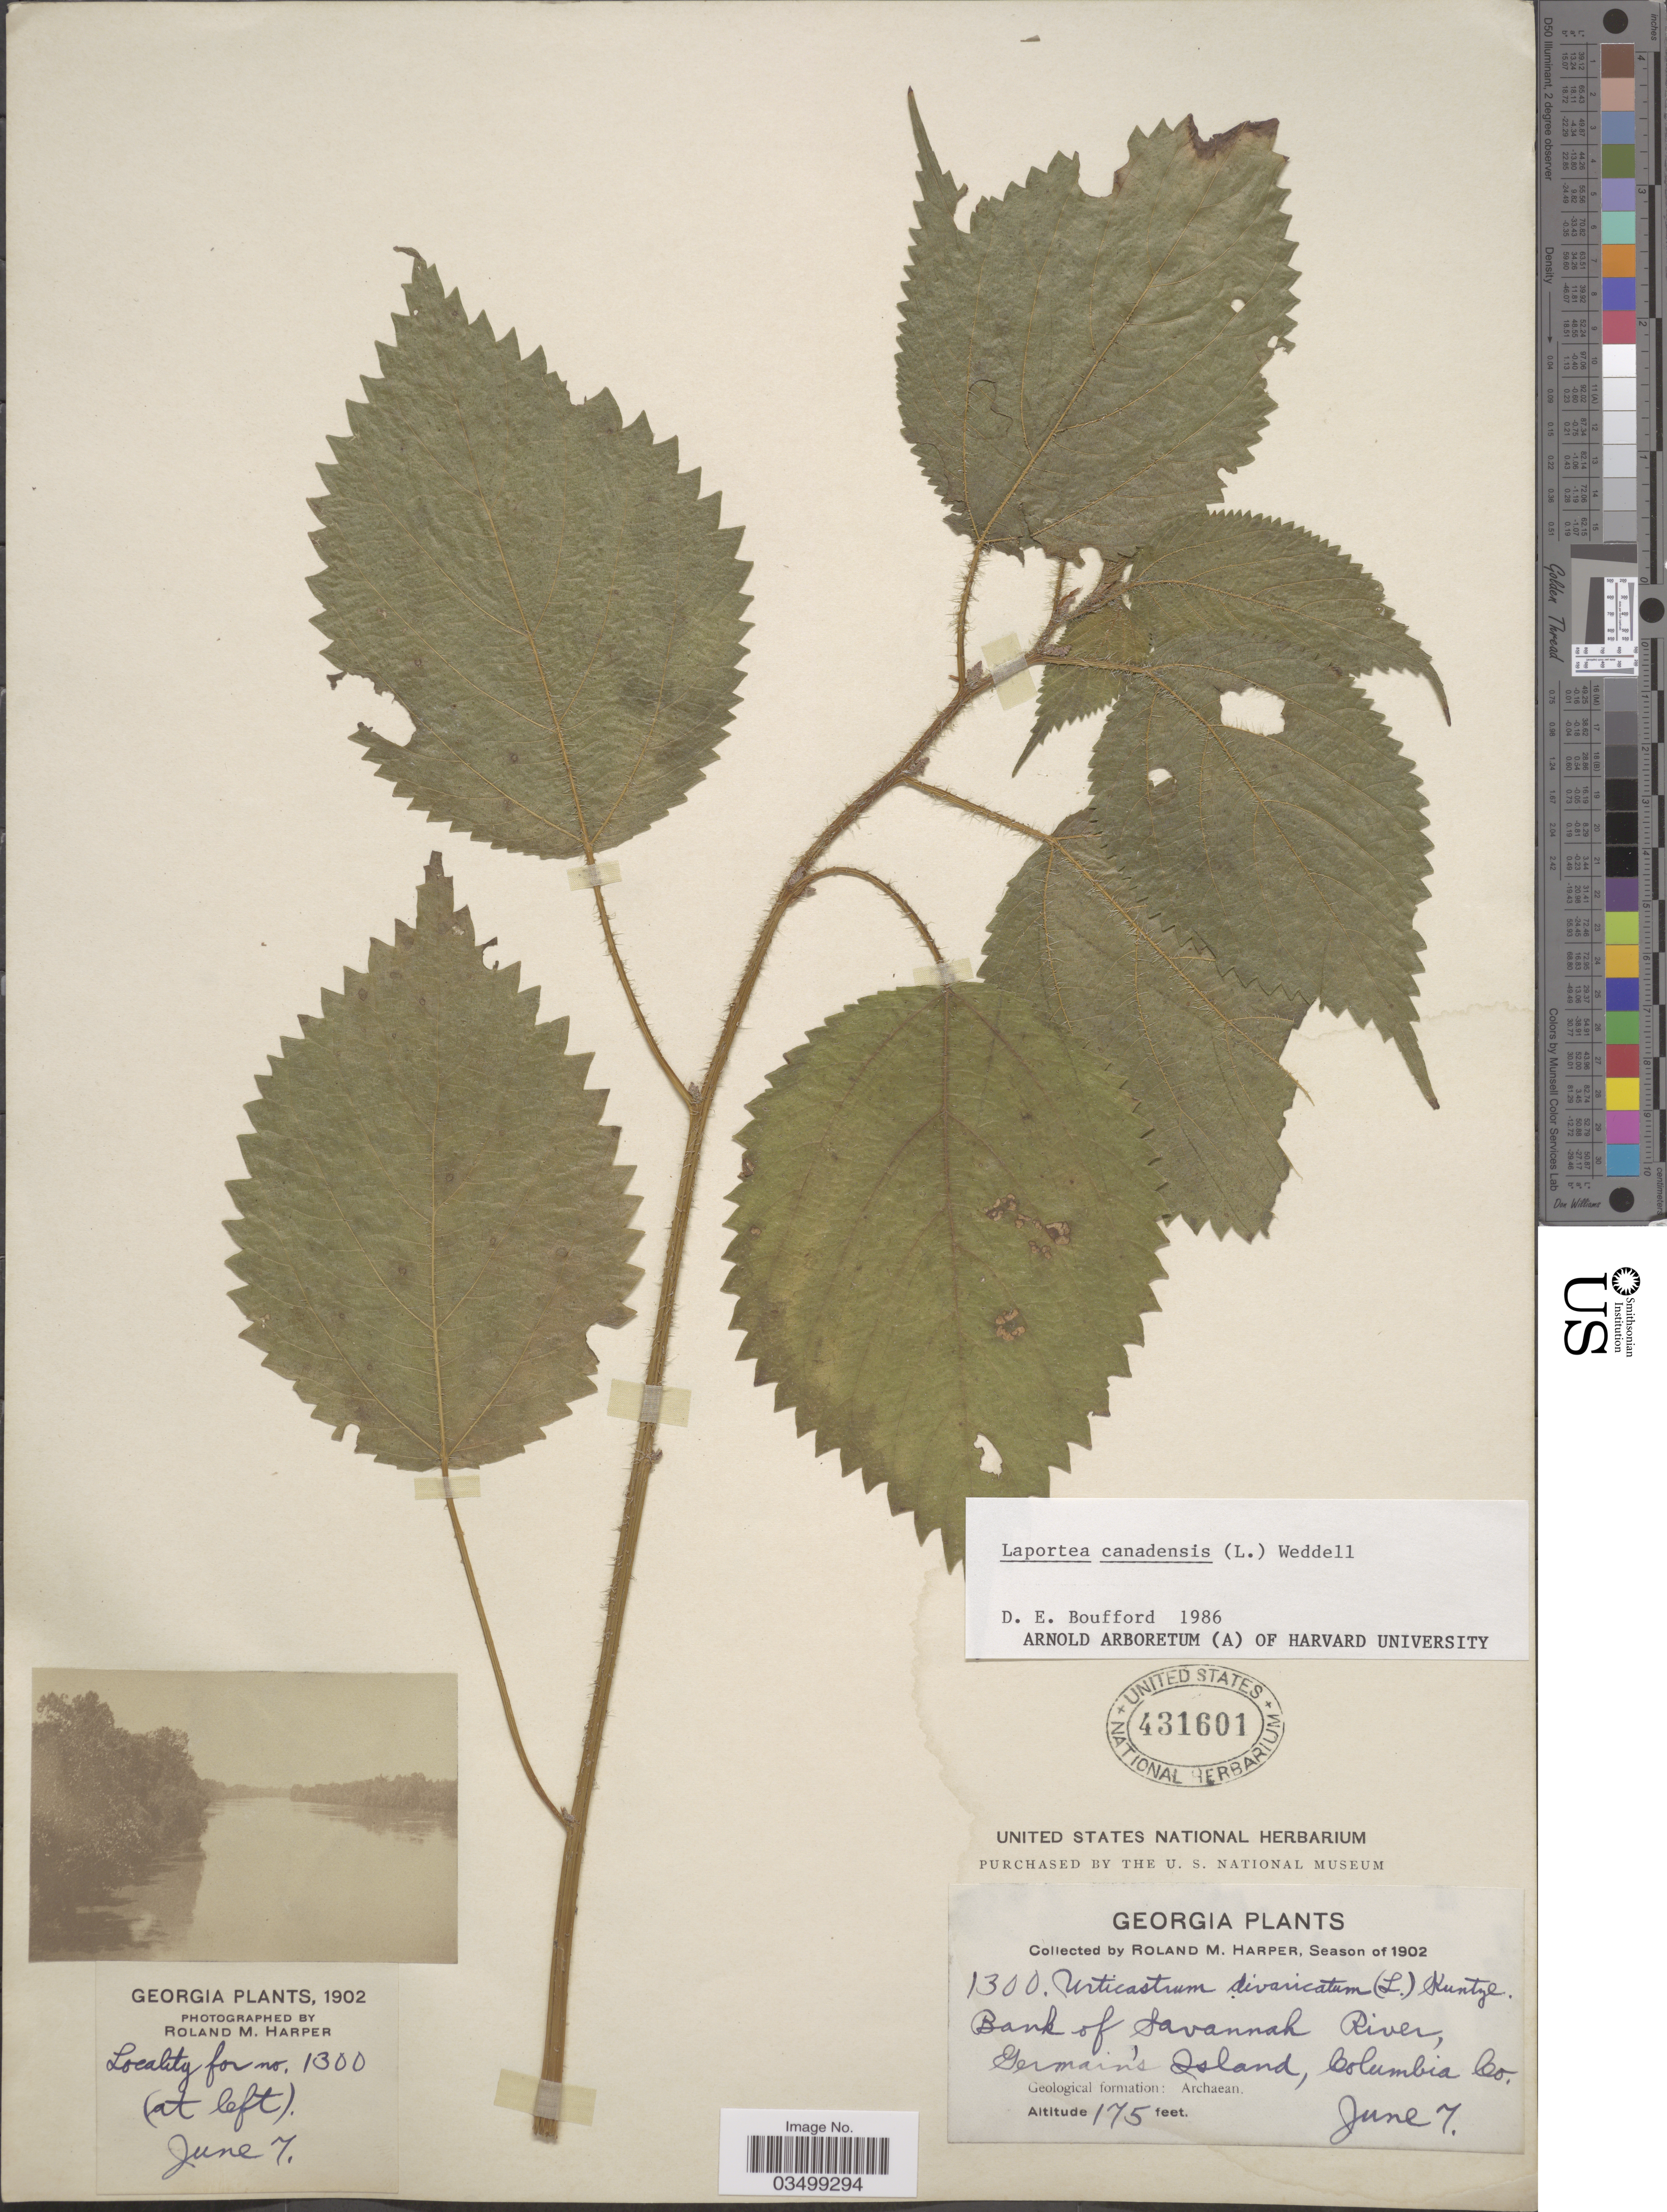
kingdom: Plantae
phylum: Tracheophyta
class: Magnoliopsida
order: Rosales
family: Urticaceae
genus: Laportea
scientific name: Laportea canadensis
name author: (L.) Wedd.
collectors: R. M. Harper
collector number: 1300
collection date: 1902-06-07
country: United States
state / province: Georgia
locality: Bank of Savannah River, Germain's Island, Columbia Co. Geological formation: Archaean.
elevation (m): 53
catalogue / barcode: US 431601